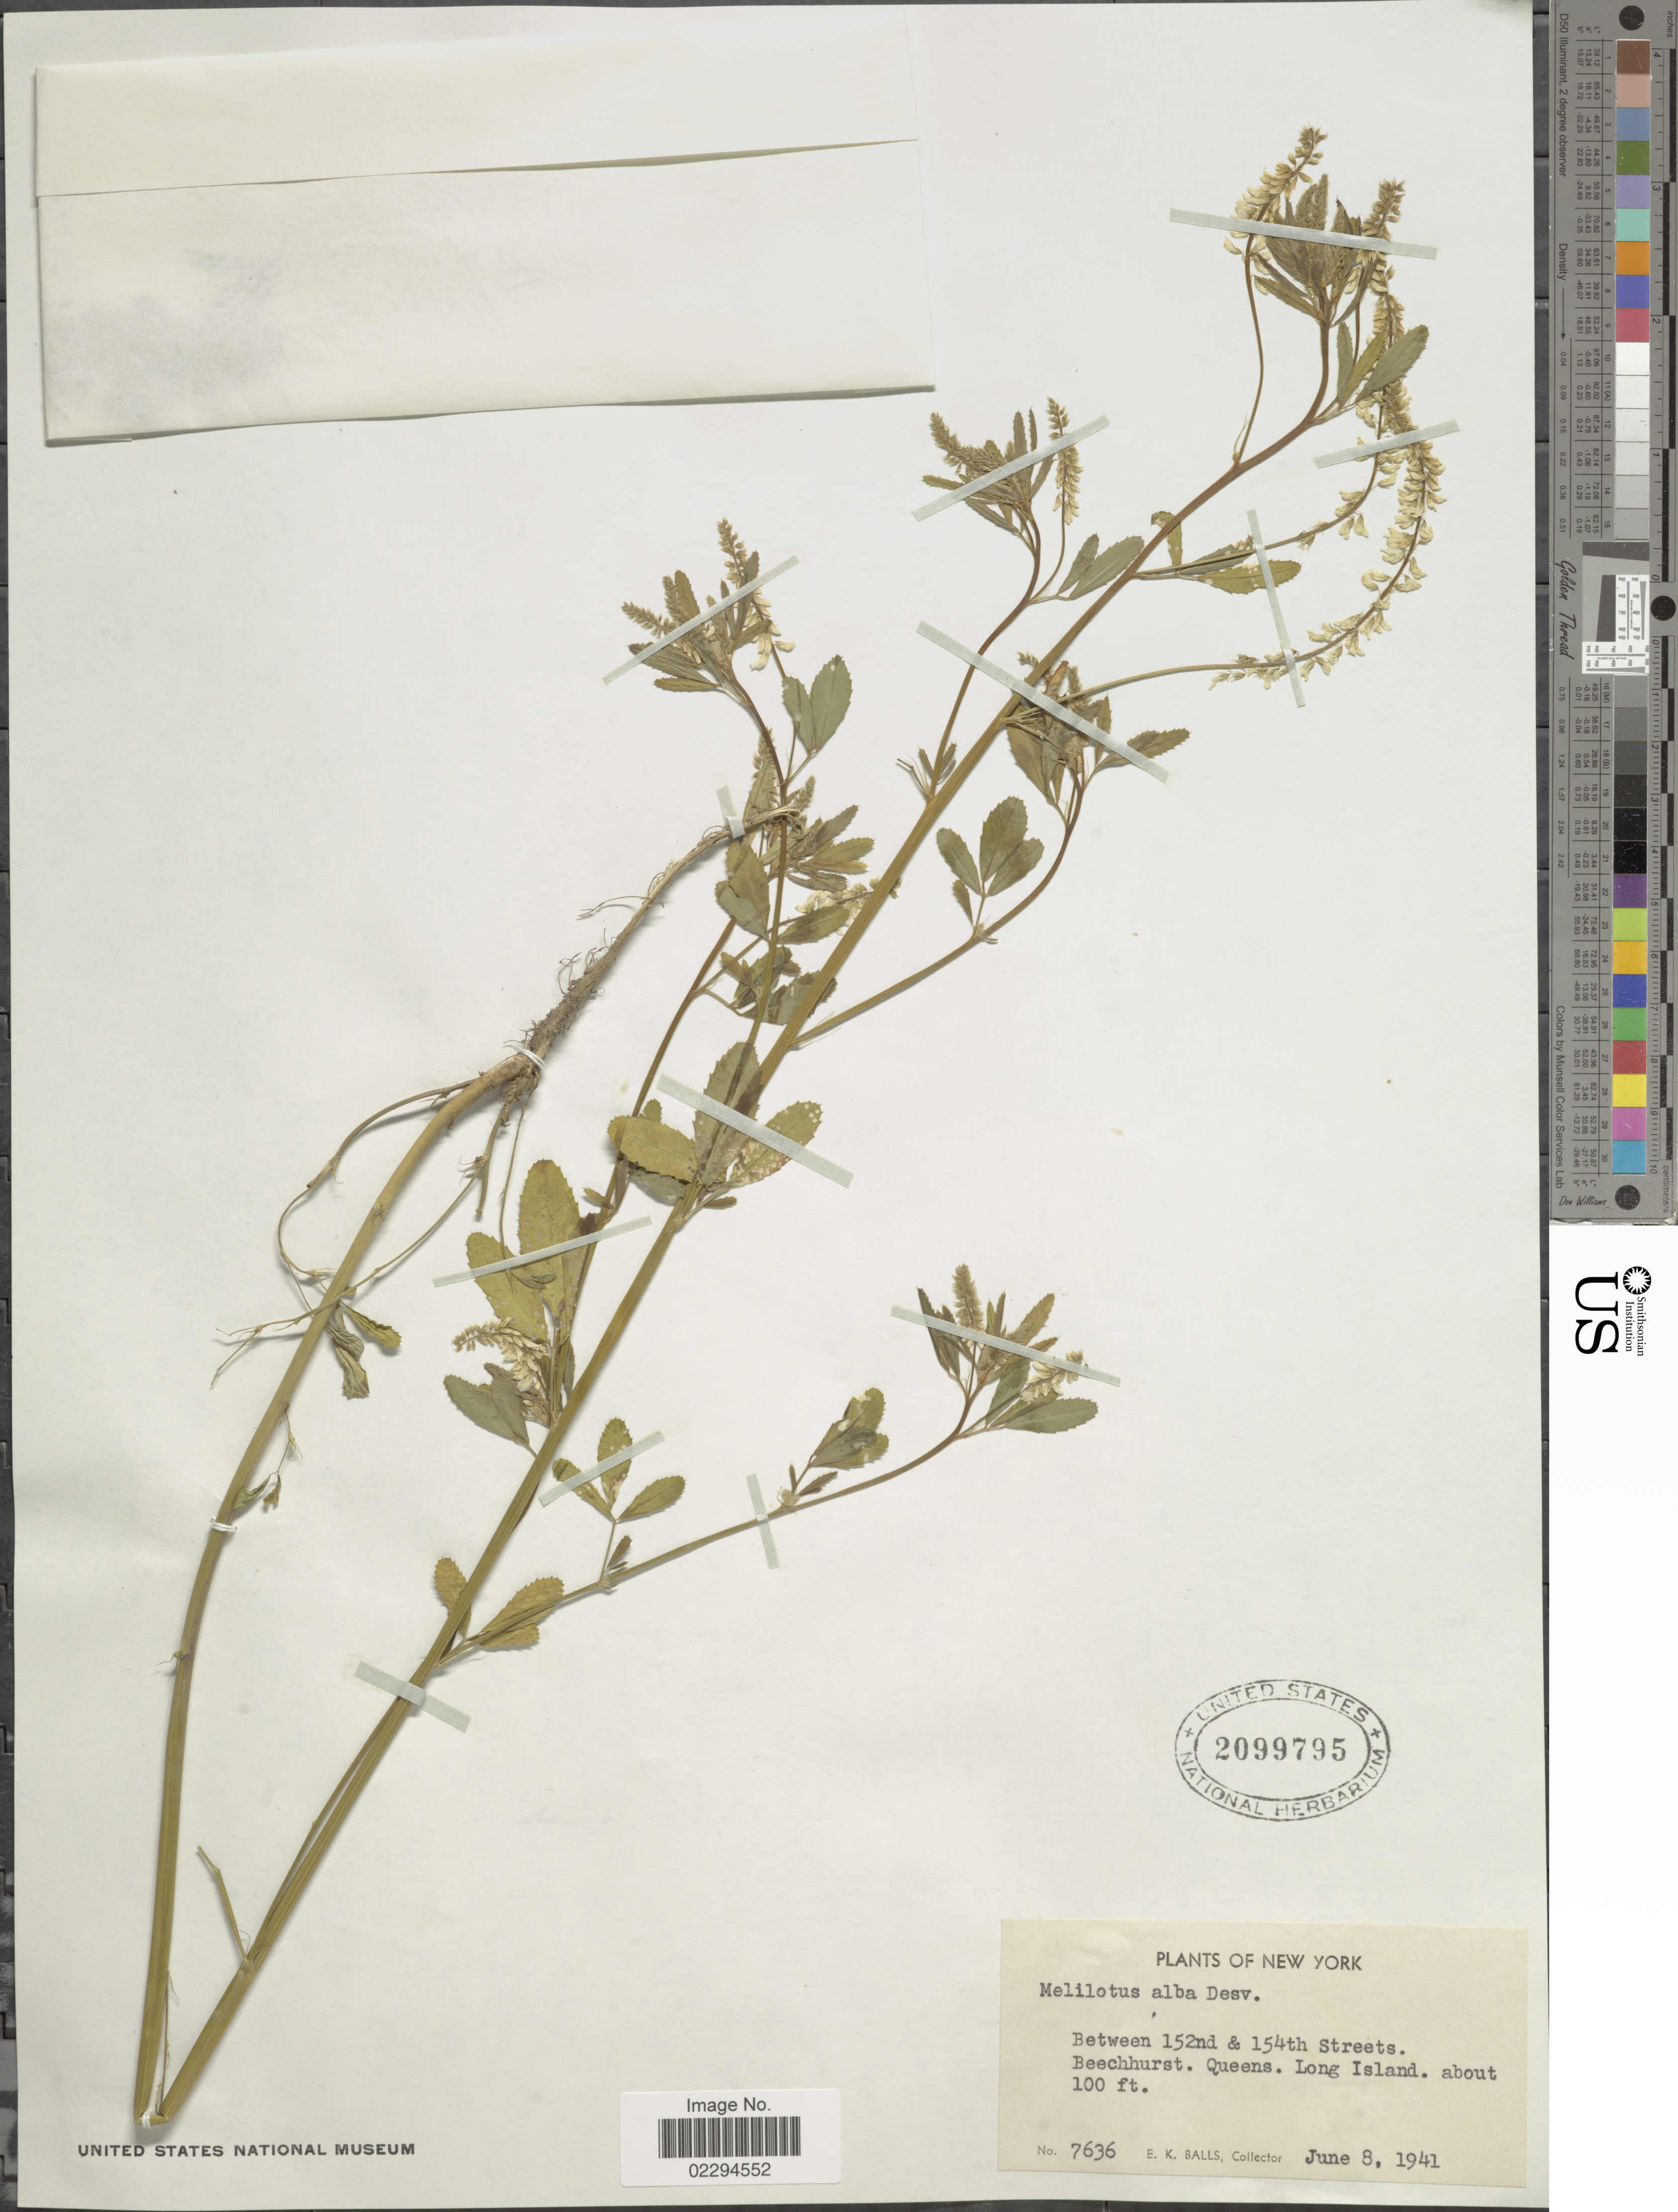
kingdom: Plantae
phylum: Tracheophyta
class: Magnoliopsida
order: Fabales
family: Fabaceae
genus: Melilotus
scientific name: Melilotus albus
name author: Medik.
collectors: E. K. Balls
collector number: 7636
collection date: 1941-06-08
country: United States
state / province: New York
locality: Between 152nd & 154th Streets. Beechhurst. Queens. Long Island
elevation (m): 30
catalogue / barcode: US 2099795